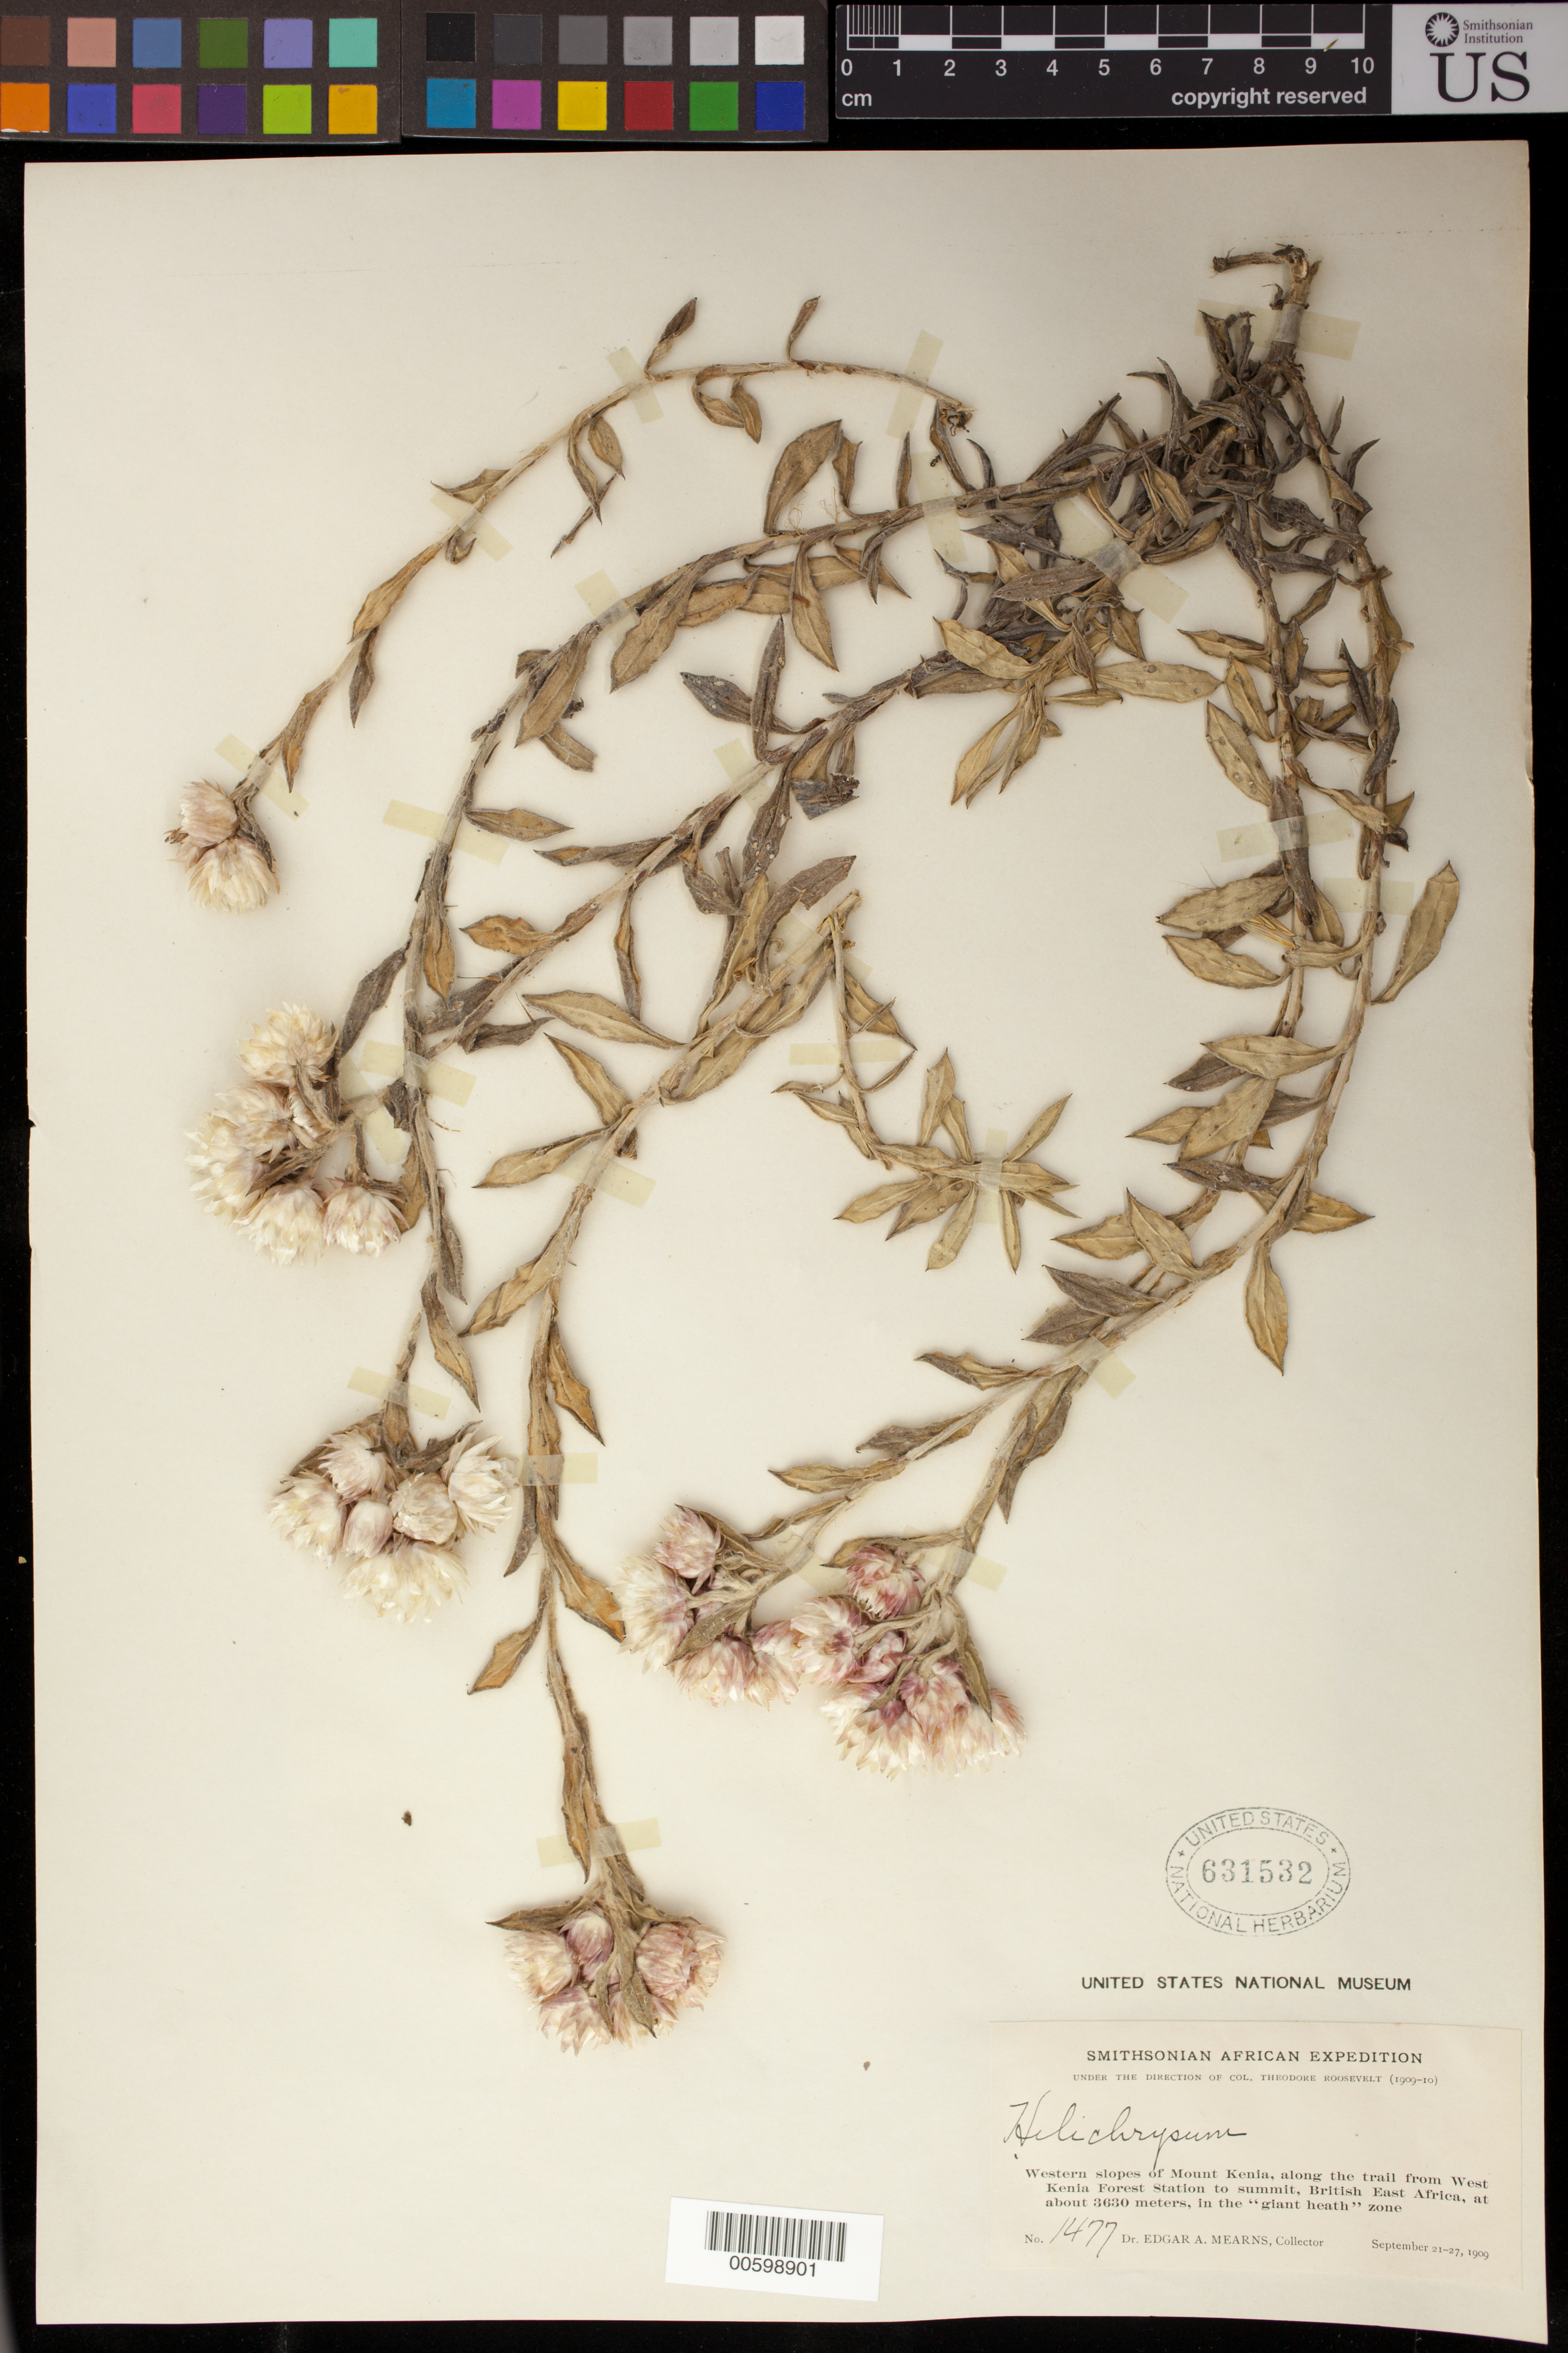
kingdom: Plantae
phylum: Tracheophyta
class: Magnoliopsida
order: Asterales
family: Asteraceae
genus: Helichrysum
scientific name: Helichrysum sp.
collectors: E. A. Mearns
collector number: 1477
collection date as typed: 21 Sep 1909 to 27 Sep 1909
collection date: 1909-09-21/1909-09-27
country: Kenya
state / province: Nyeri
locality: Western slopes of Mount Kenya, along the trail from West Kenya Forest Station to summit, in the "giant health" zone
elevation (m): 3630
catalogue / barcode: US 631532